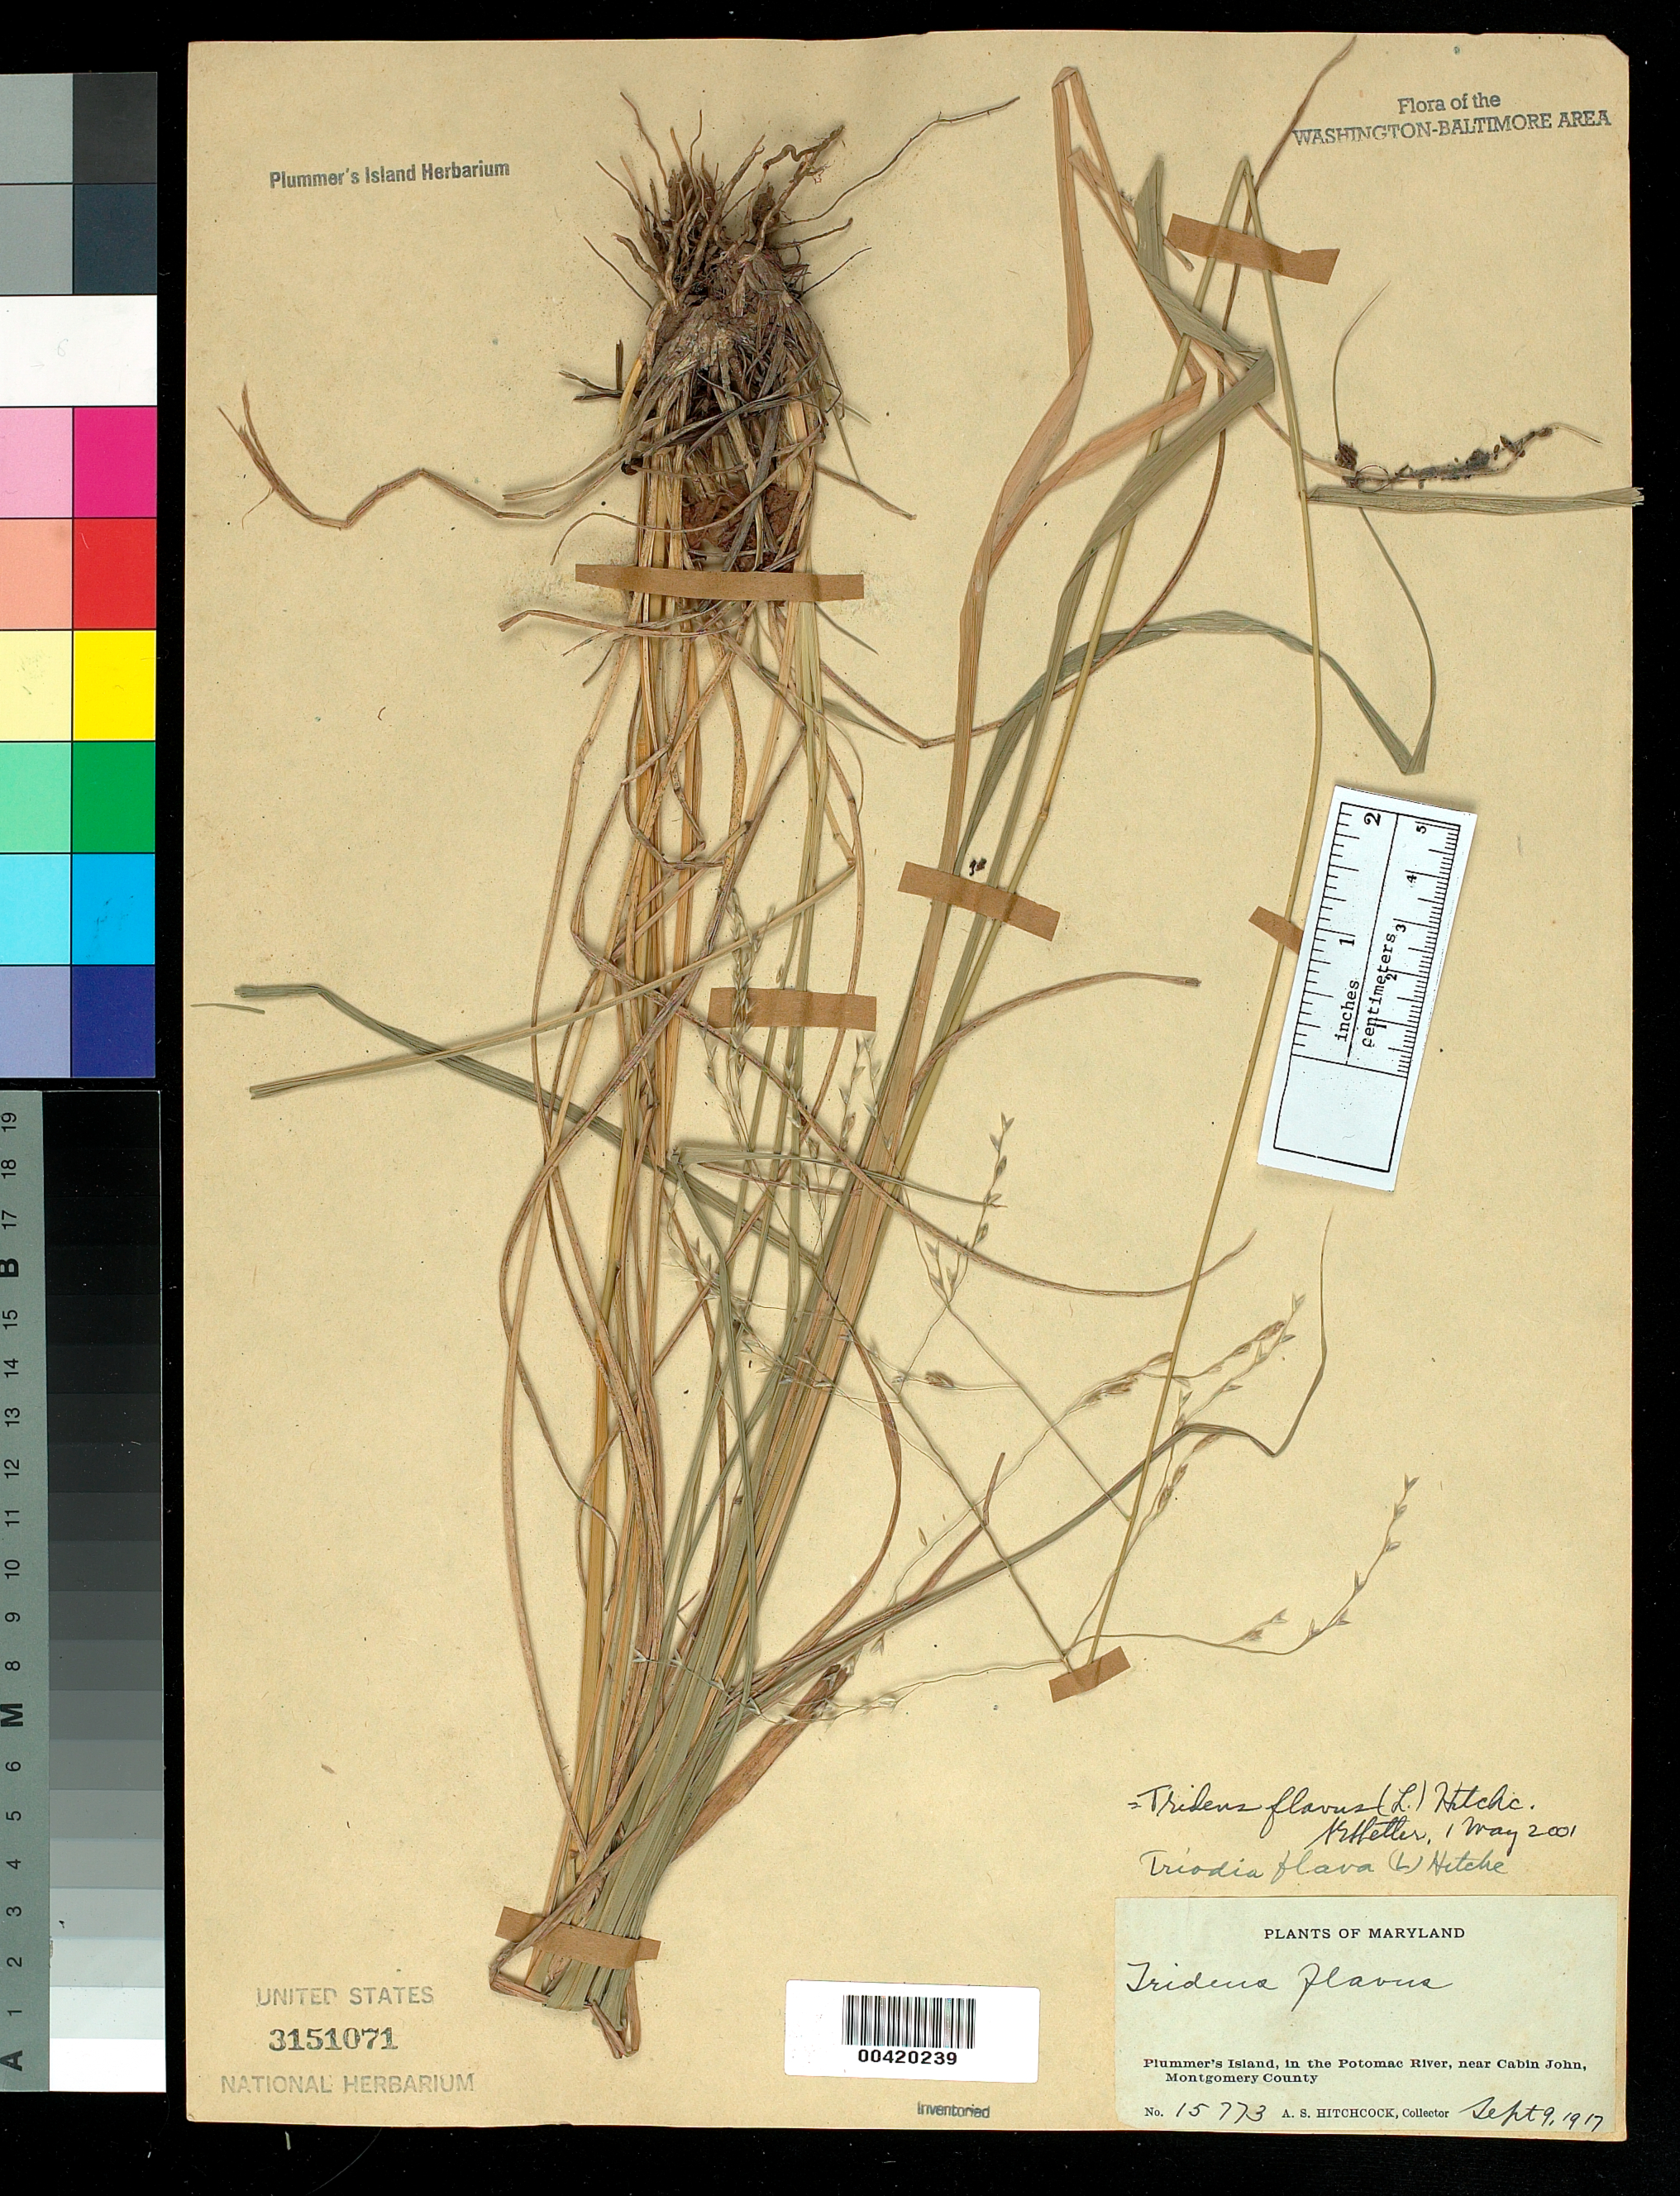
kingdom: Plantae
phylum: Tracheophyta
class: Liliopsida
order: Poales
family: Poaceae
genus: Tridens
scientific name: Tridens flavus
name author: (L.) Hitchc.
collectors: A. S. Hitchcock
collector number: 15773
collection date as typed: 09 Sep 1917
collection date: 1917-09-09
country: United States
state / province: Maryland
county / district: Montgomery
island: Plummers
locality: Plummer's Island C. & O. Canal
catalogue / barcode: US 3151071